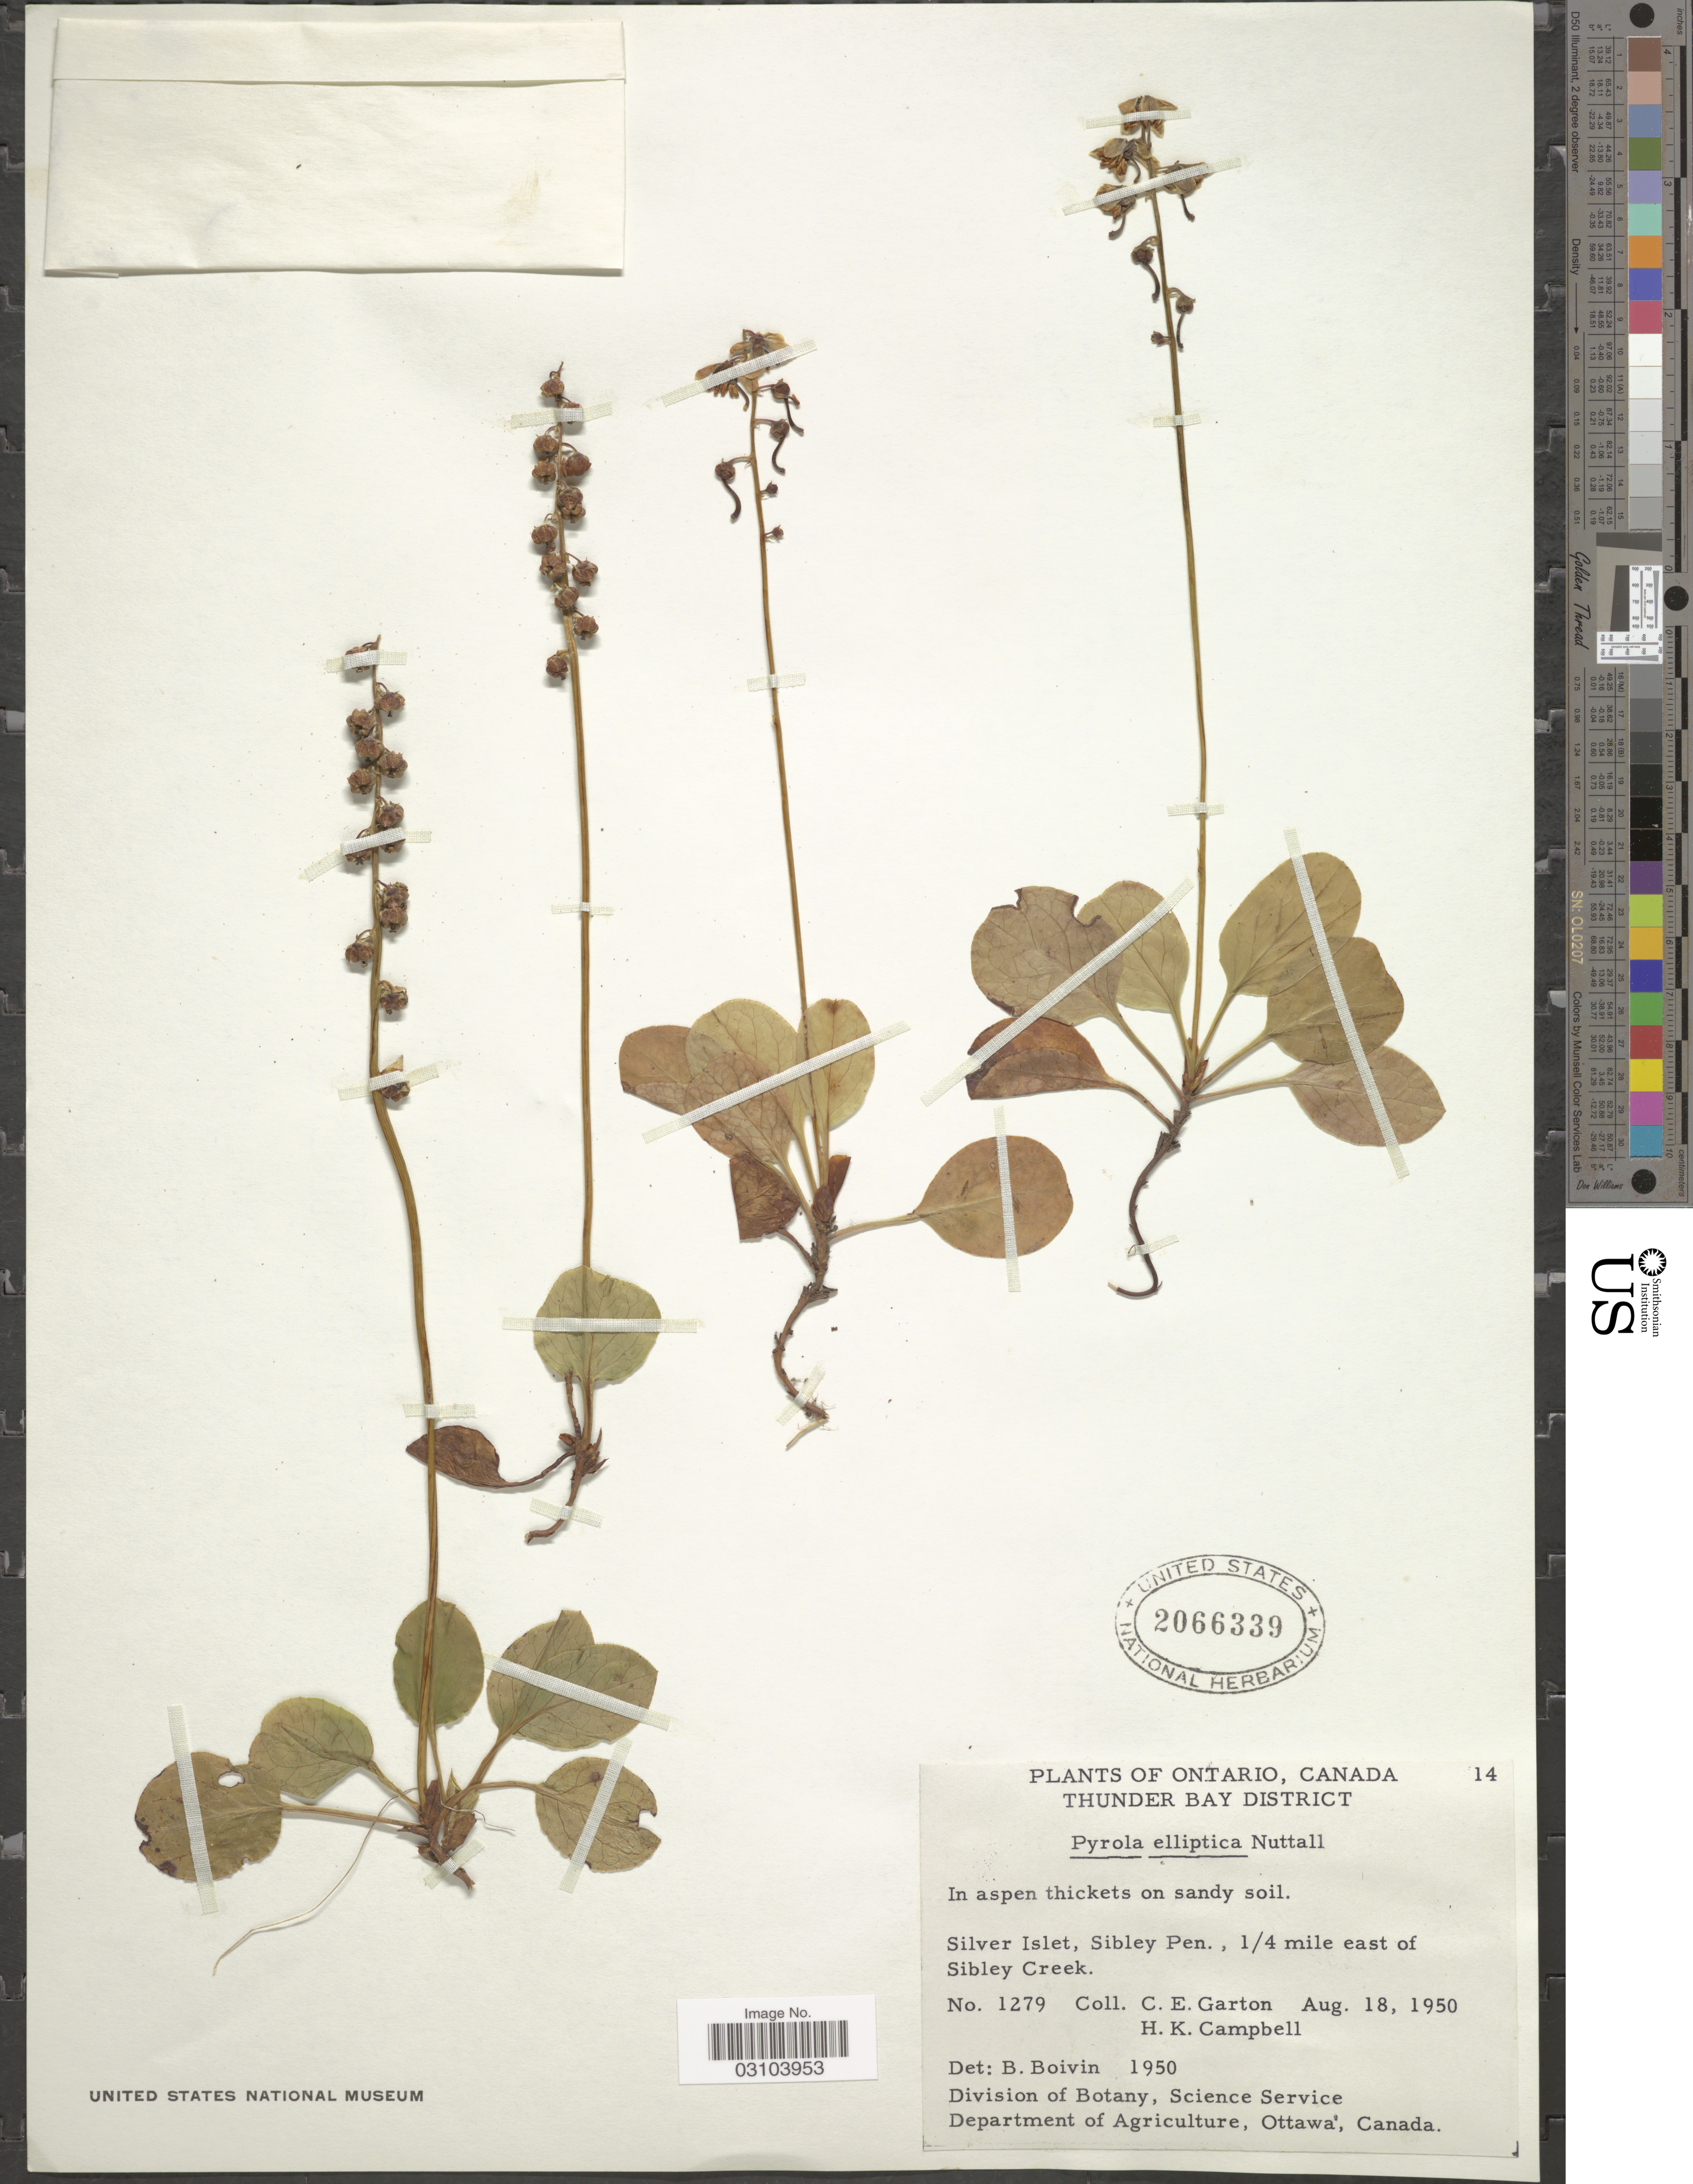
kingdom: Plantae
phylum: Tracheophyta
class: Magnoliopsida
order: Ericales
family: Ericaceae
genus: Pyrola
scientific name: Pyrola elliptica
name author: Nutt.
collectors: C. E. Garton & H. K. Campbell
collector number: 1279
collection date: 1950-08-18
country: Canada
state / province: Ontario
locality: Thunder Bay District. Silver Islet, Sibley Pen., ¼ mile east of Sibley Creek.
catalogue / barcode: US 2066339